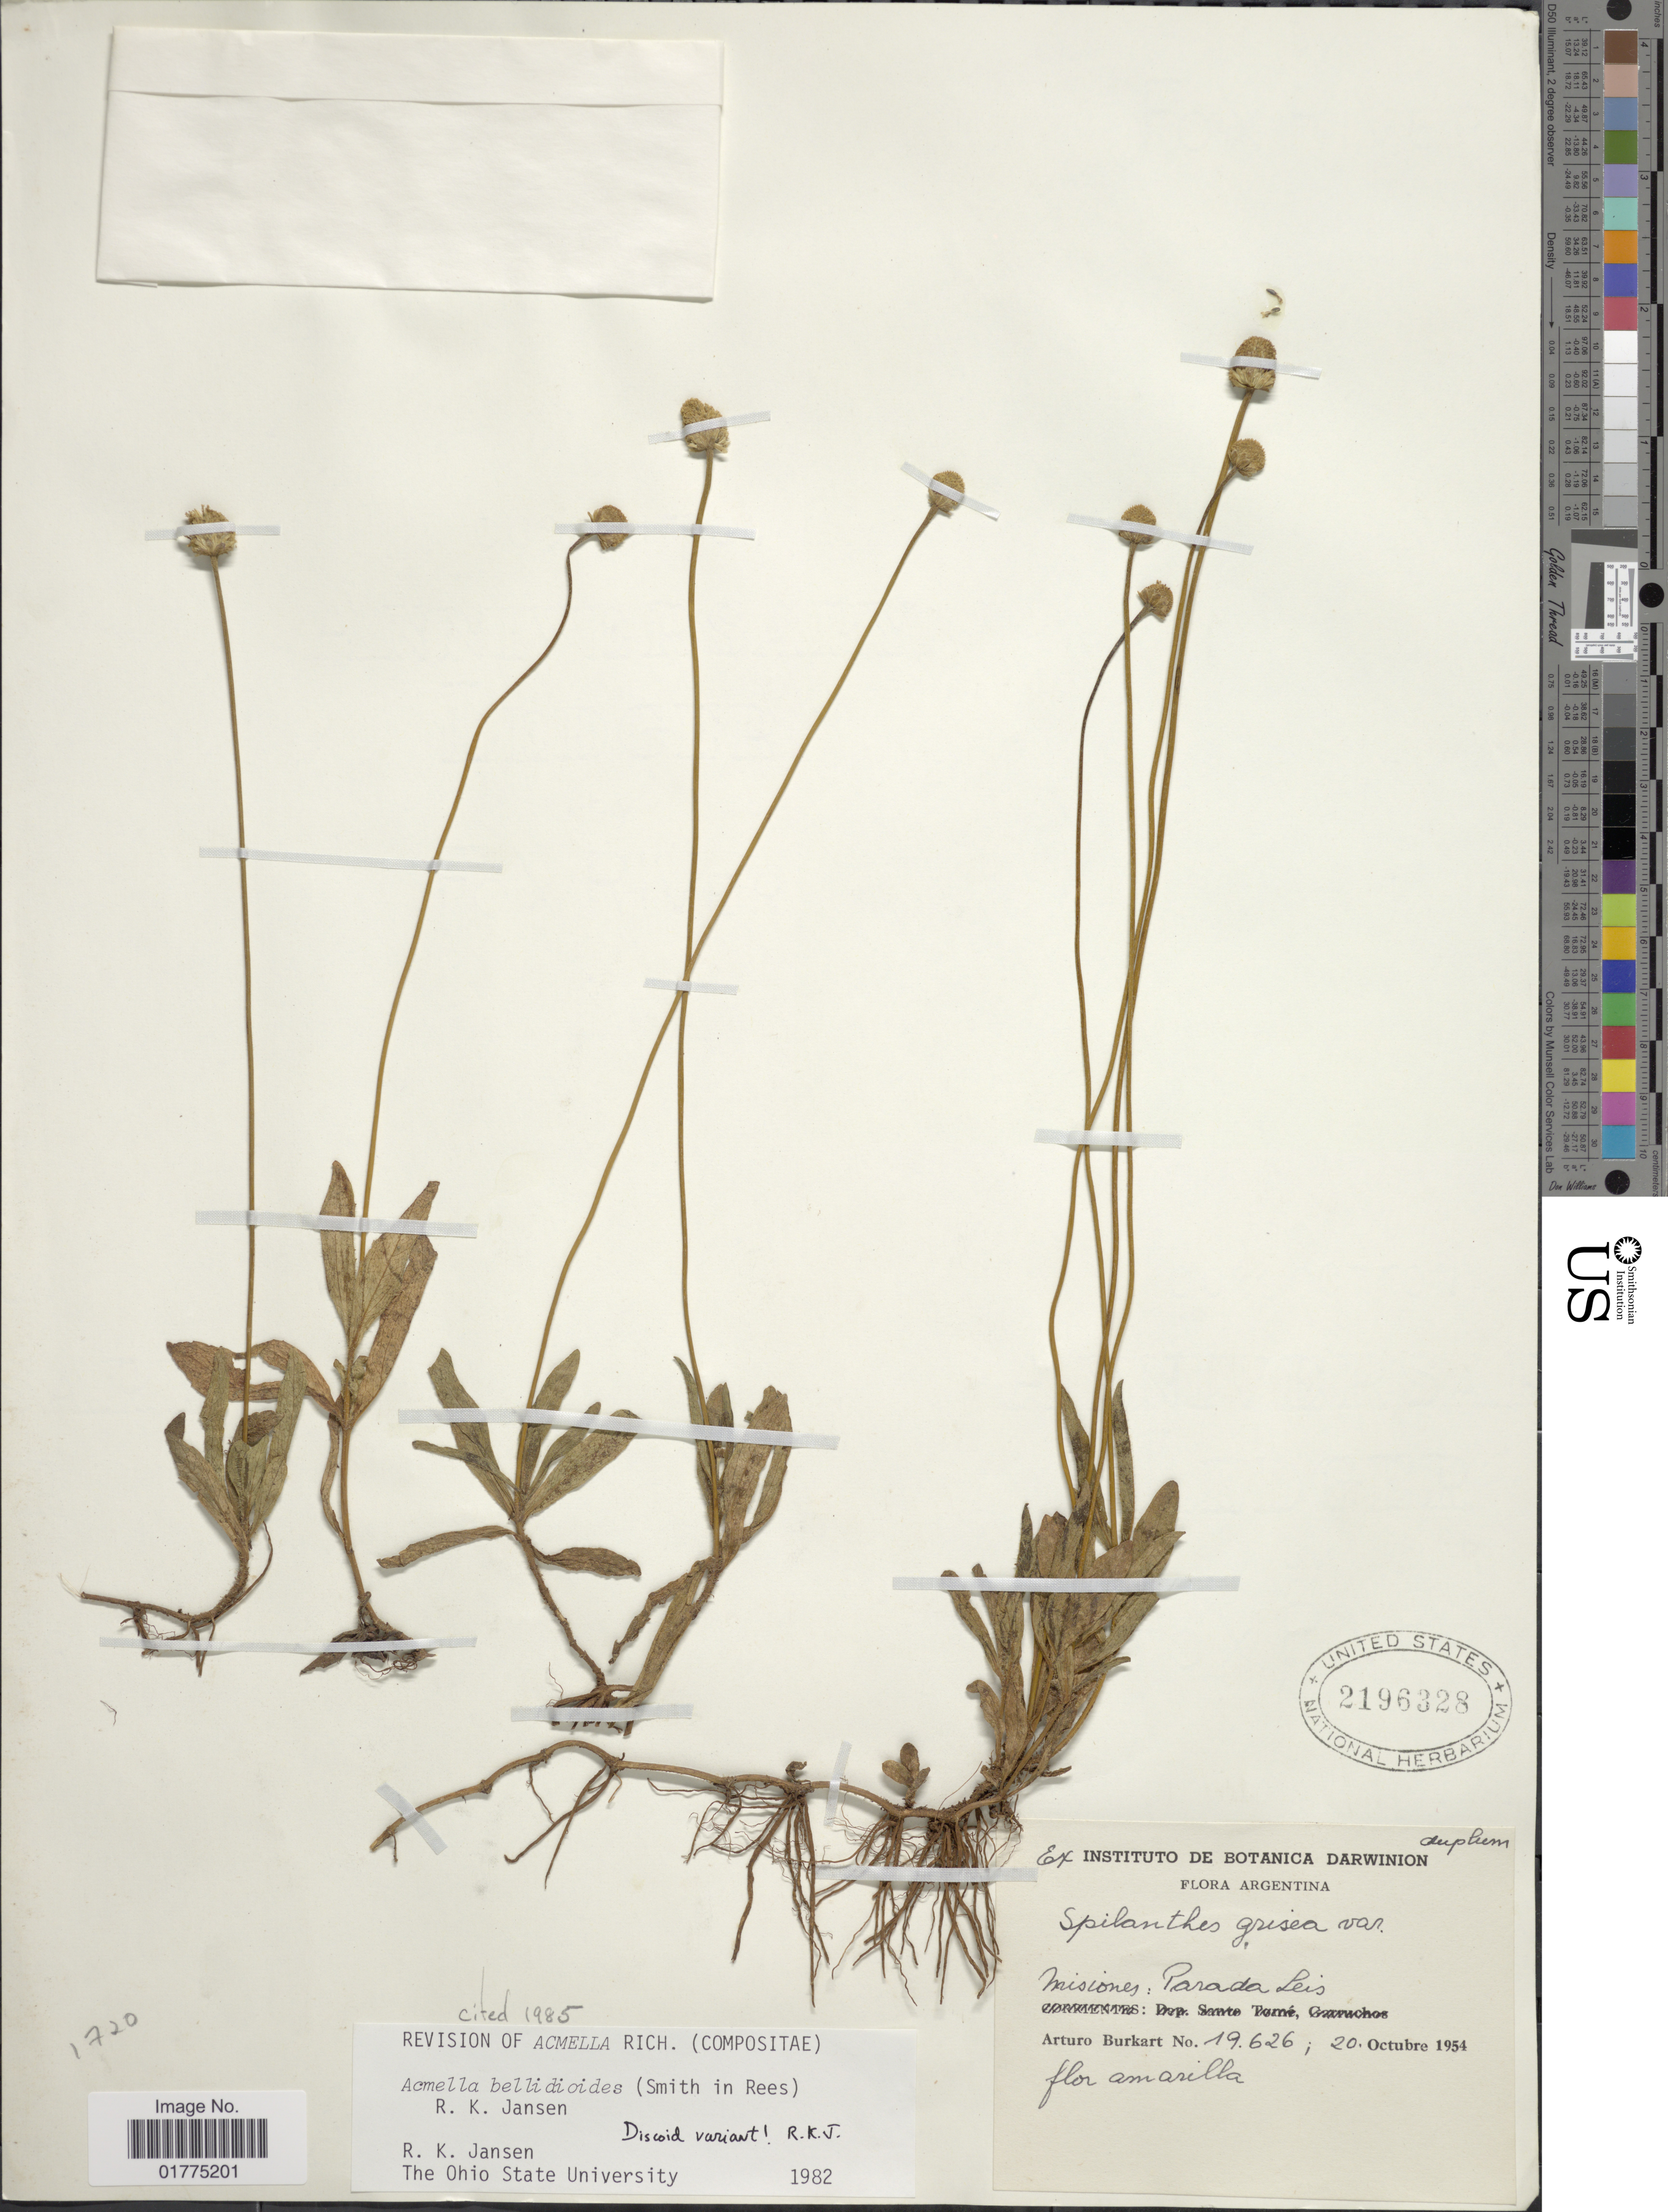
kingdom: Plantae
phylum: Tracheophyta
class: Magnoliopsida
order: Asterales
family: Asteraceae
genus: Acmella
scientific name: Acmella bellidioides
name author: (Rees in Sm.) R.K. Jansen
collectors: A. E. Burkart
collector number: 19626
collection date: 1954-10-20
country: Argentina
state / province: Misiones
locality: Misiones: Parada Leis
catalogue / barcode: US 2196328